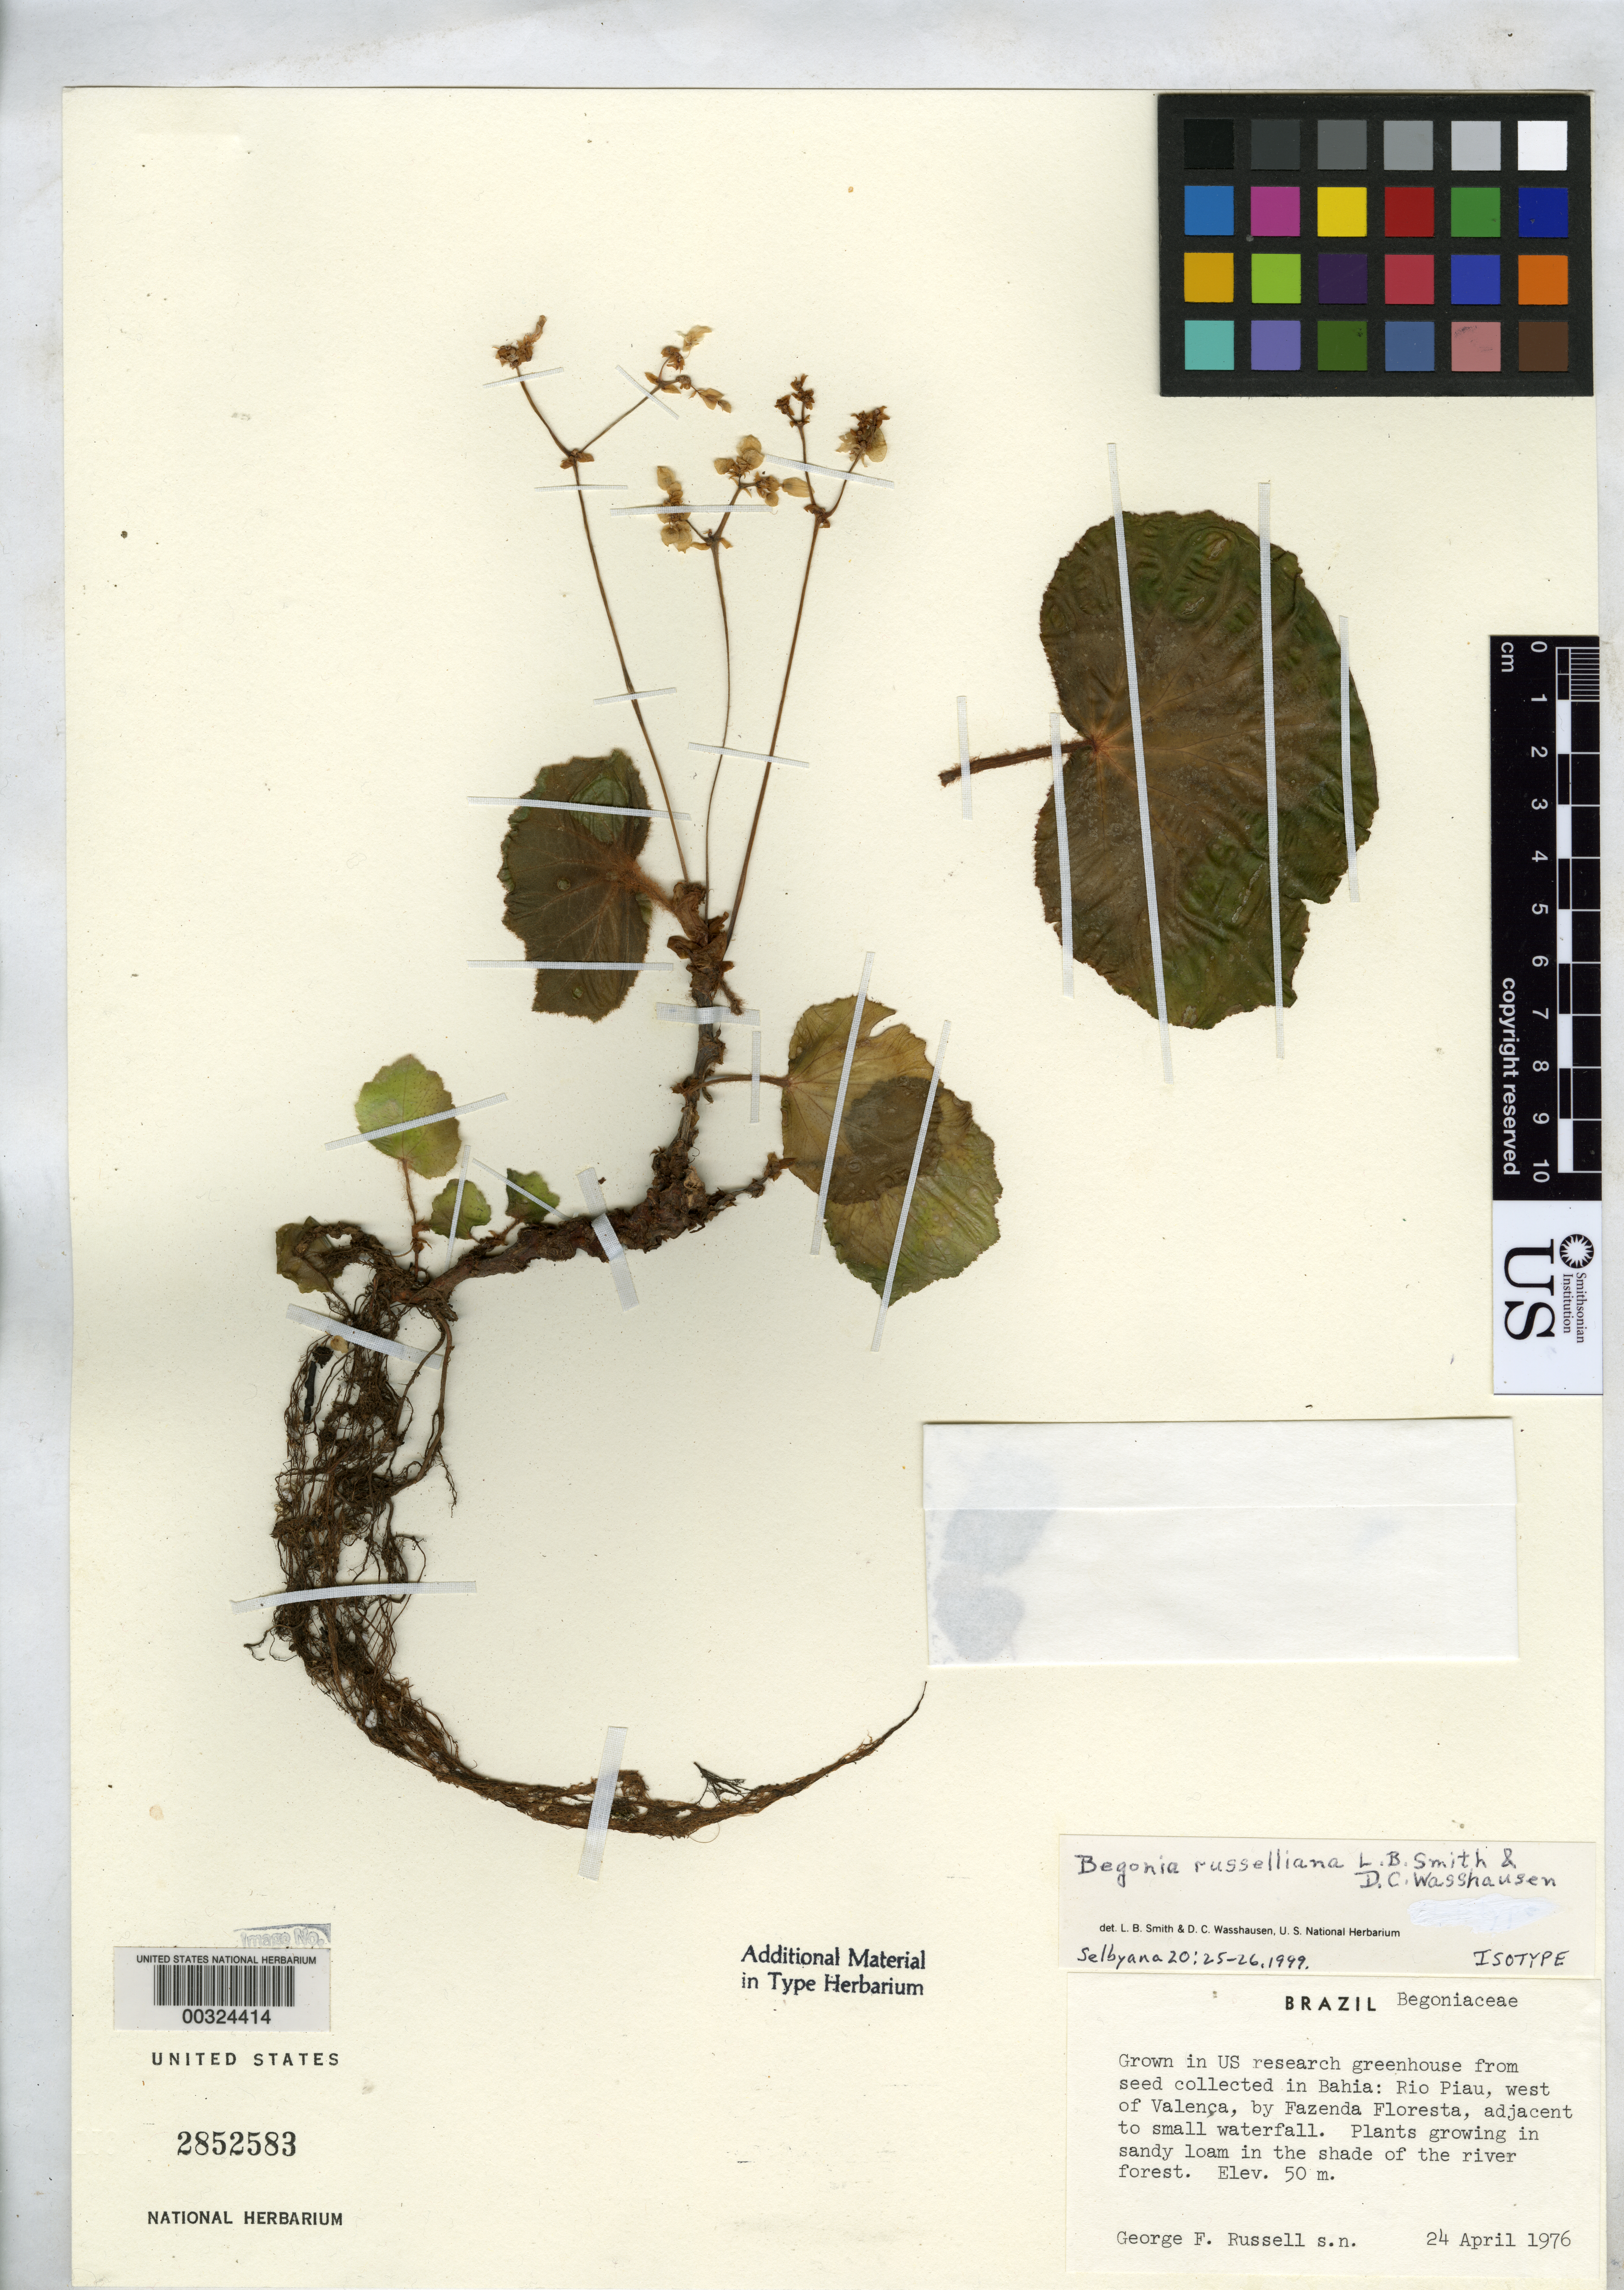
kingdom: Plantae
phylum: Tracheophyta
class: Magnoliopsida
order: Cucurbitales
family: Begoniaceae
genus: Begonia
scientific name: Begonia russelliana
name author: L.B. Sm. ex S.F. Sm. & Wassh.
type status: Isotype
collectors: G. Russell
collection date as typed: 24 Apr 1976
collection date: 1976-04-24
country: Brazil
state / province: Bahia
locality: Rio Piau, W of Valenca, Fazenda Floresta.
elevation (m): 50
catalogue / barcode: US 2852583